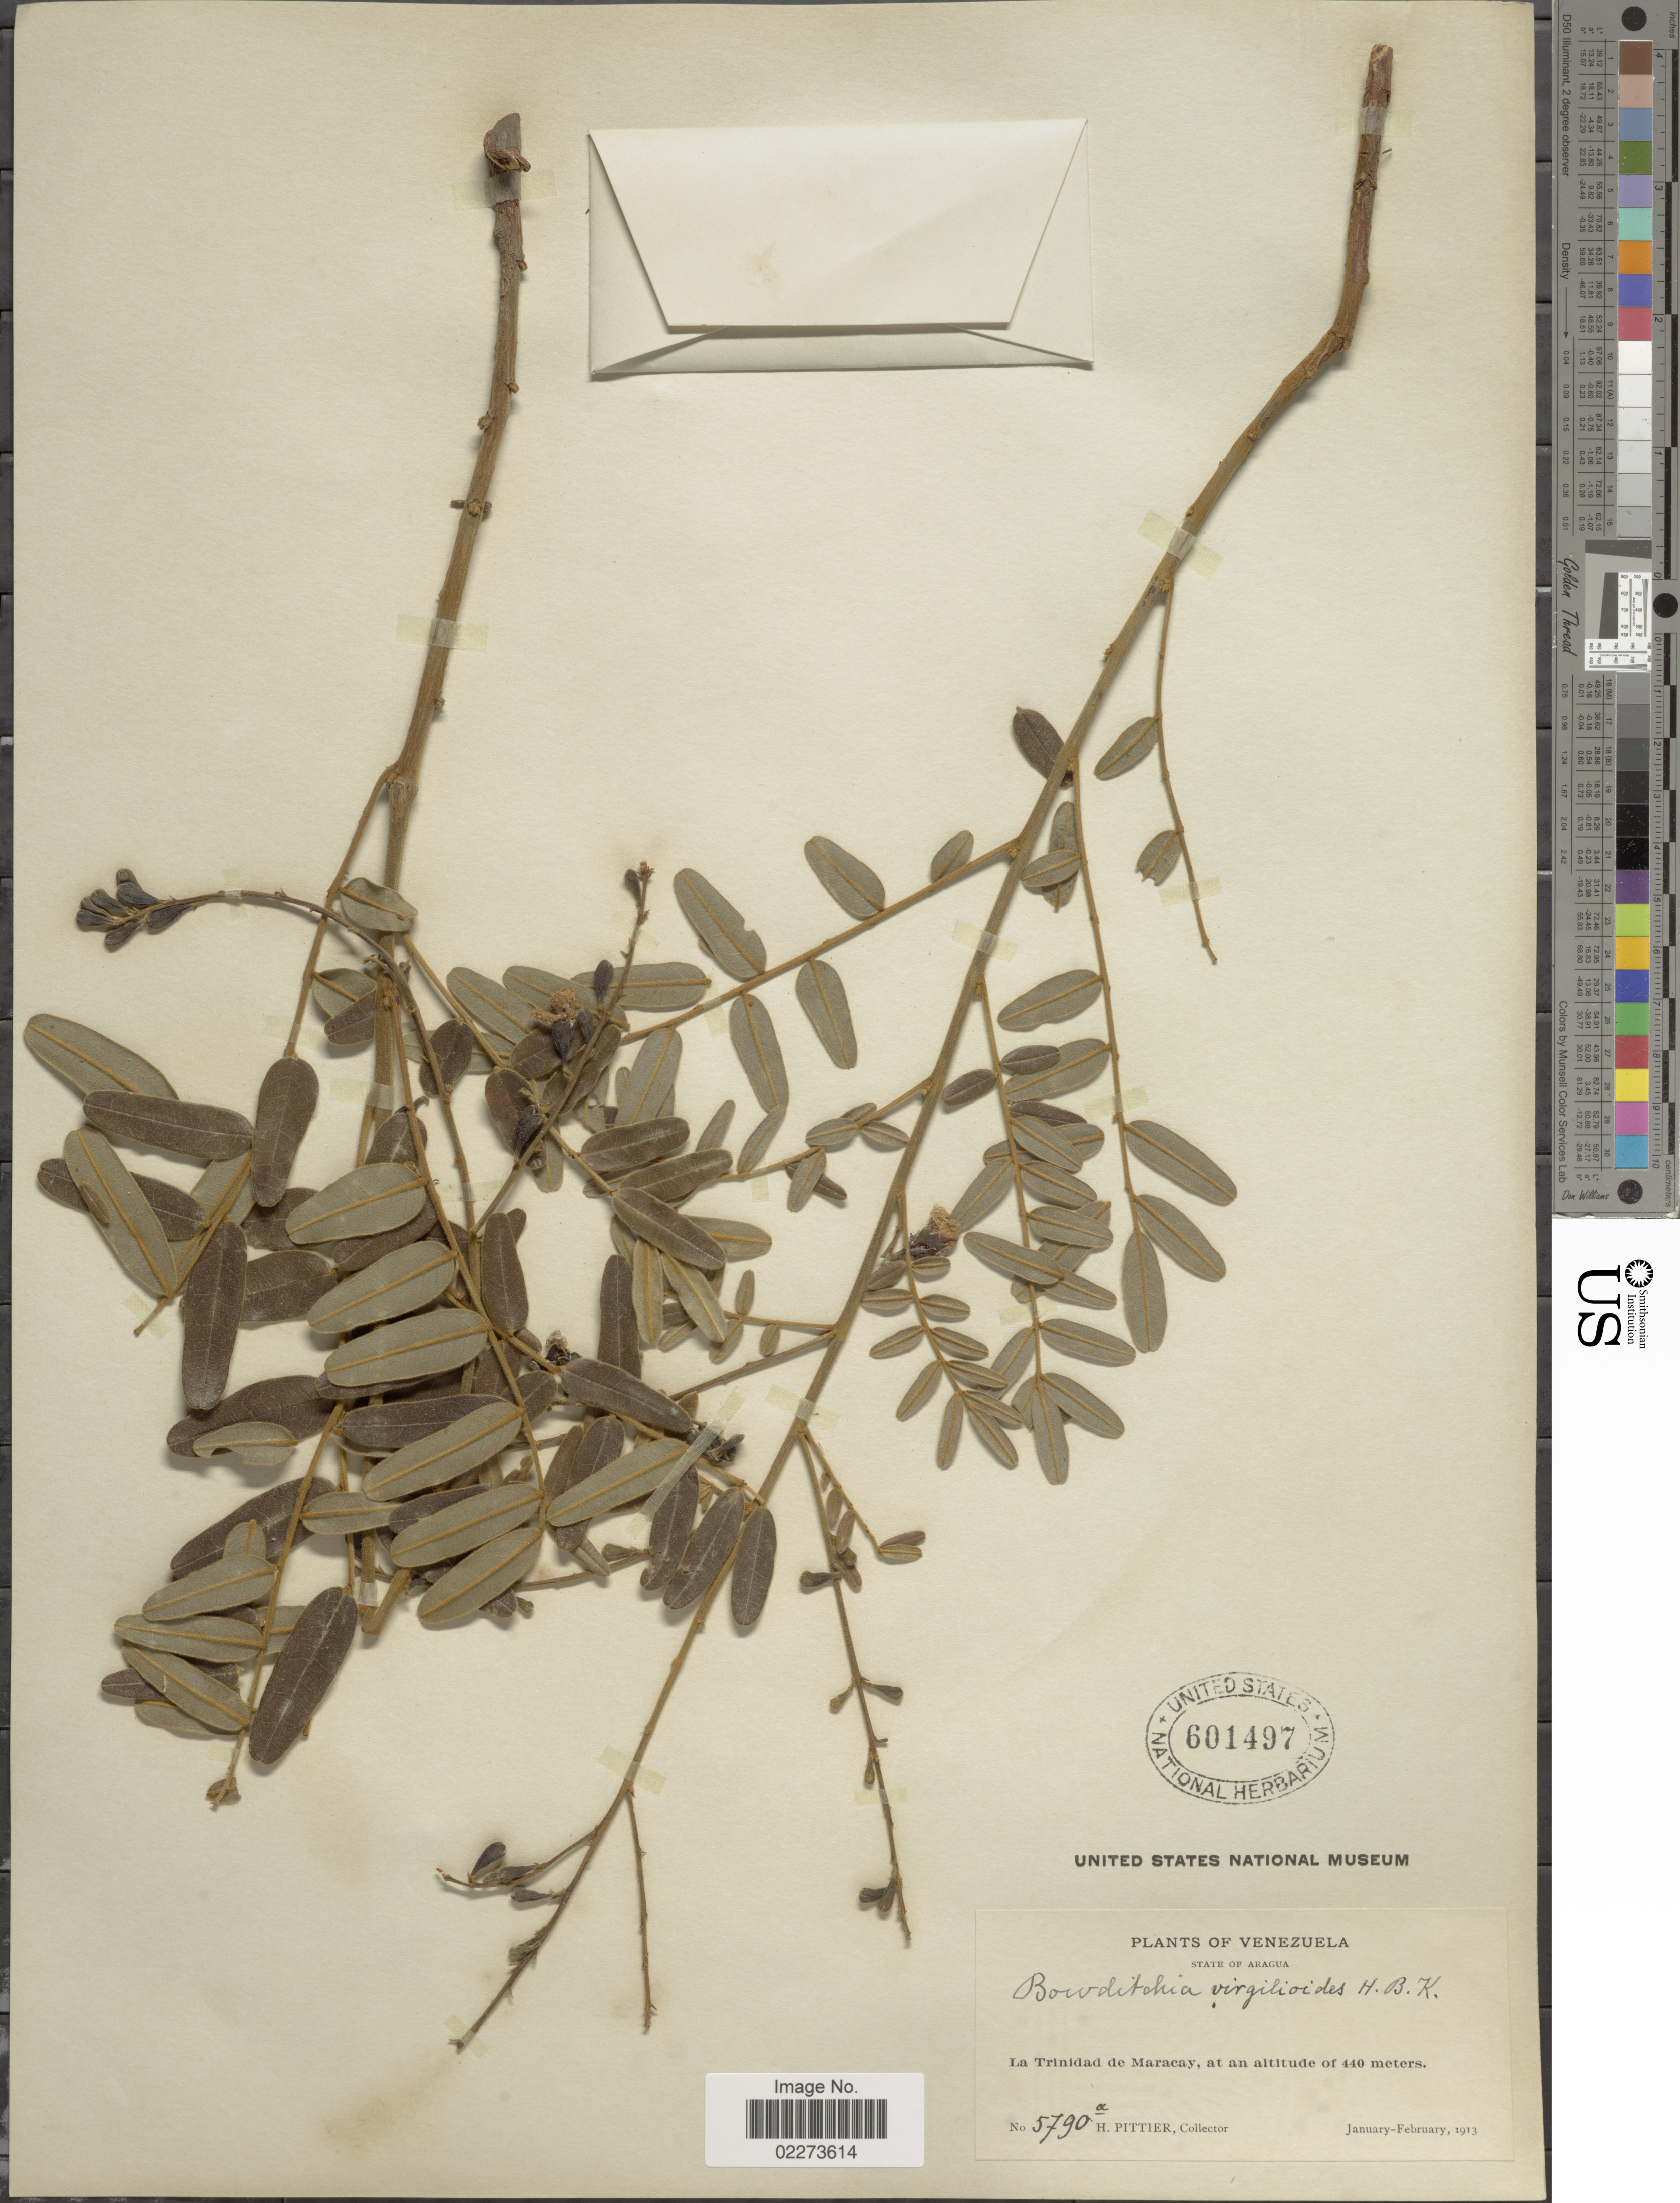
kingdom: Plantae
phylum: Tracheophyta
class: Magnoliopsida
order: Fabales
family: Fabaceae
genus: Bowdichia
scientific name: Bowdichia virgilioides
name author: Kunth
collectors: H. F. Pittier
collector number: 5790a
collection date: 1913-01/1913-02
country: Venezuela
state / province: Aragua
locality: La Trinidad de Maracay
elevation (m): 440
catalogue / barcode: US 601497